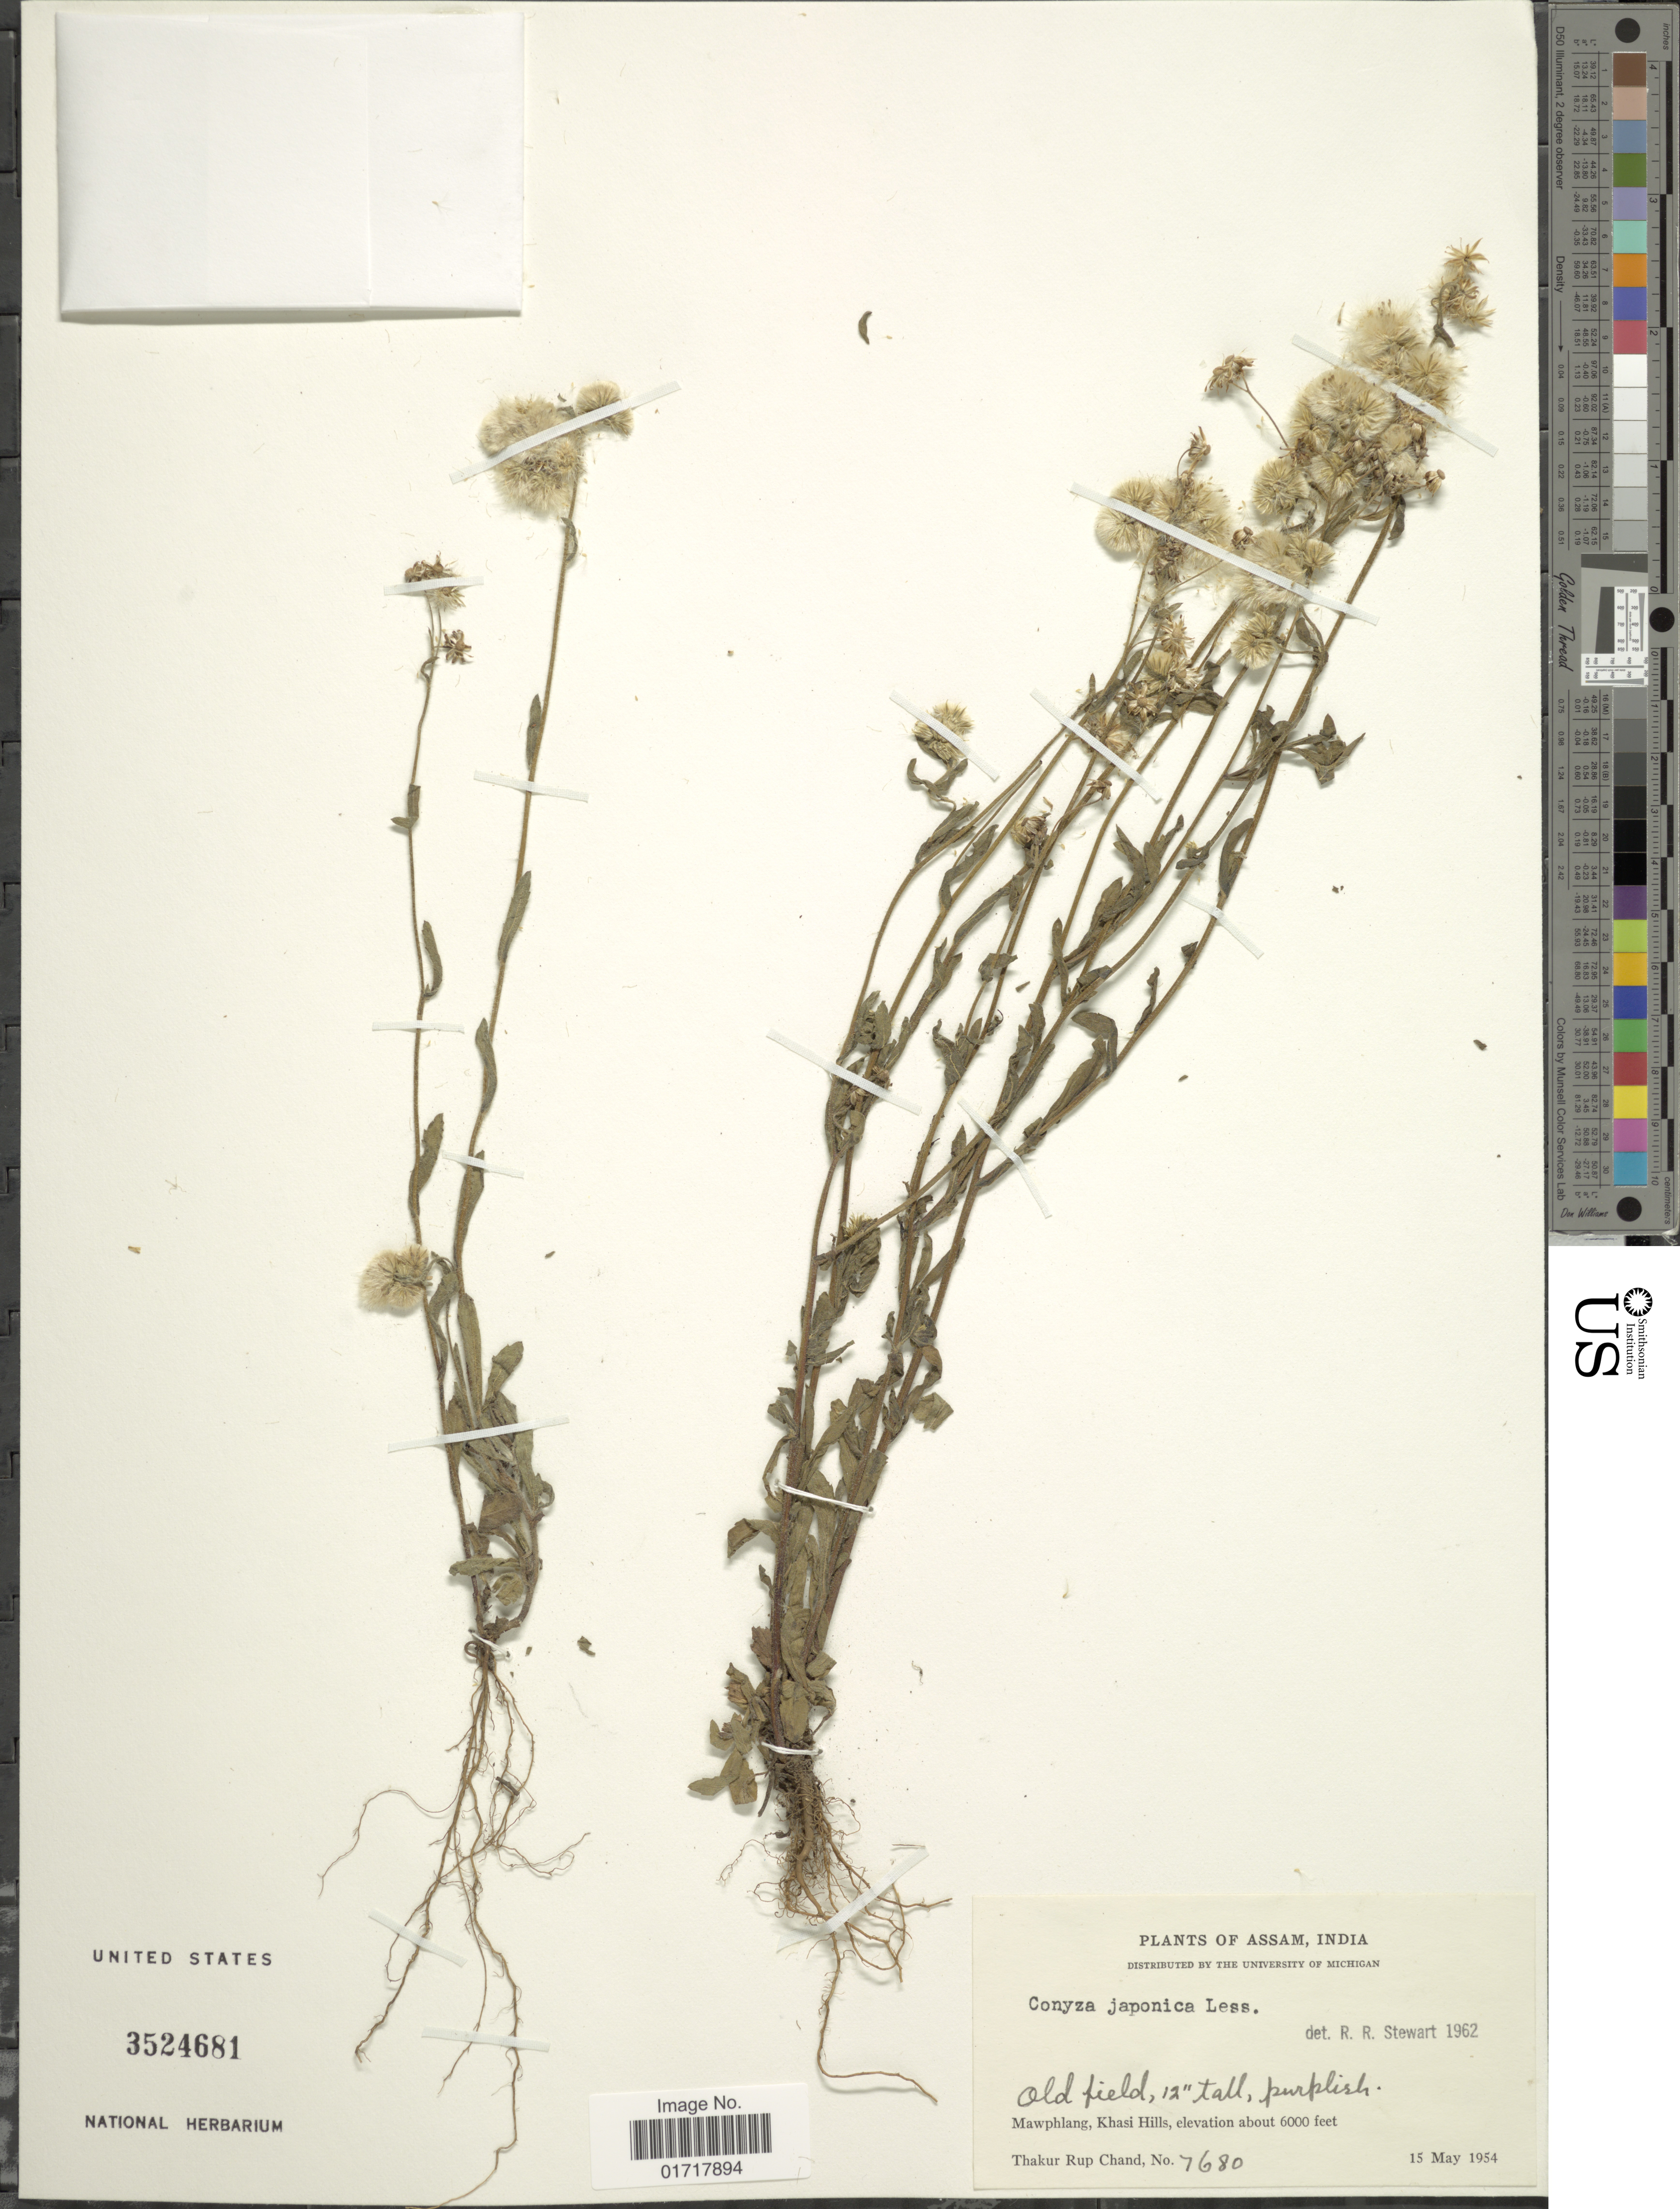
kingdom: Plantae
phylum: Tracheophyta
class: Magnoliopsida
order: Asterales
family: Asteraceae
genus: Conyza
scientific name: Conyza japonica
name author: (Thunb.) Less.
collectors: T. R. Chand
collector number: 7680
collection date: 1954-05-15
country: India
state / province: Assam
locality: Assam, India. Mawphlang, Khai Hills.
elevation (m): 1829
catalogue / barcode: US 3524681